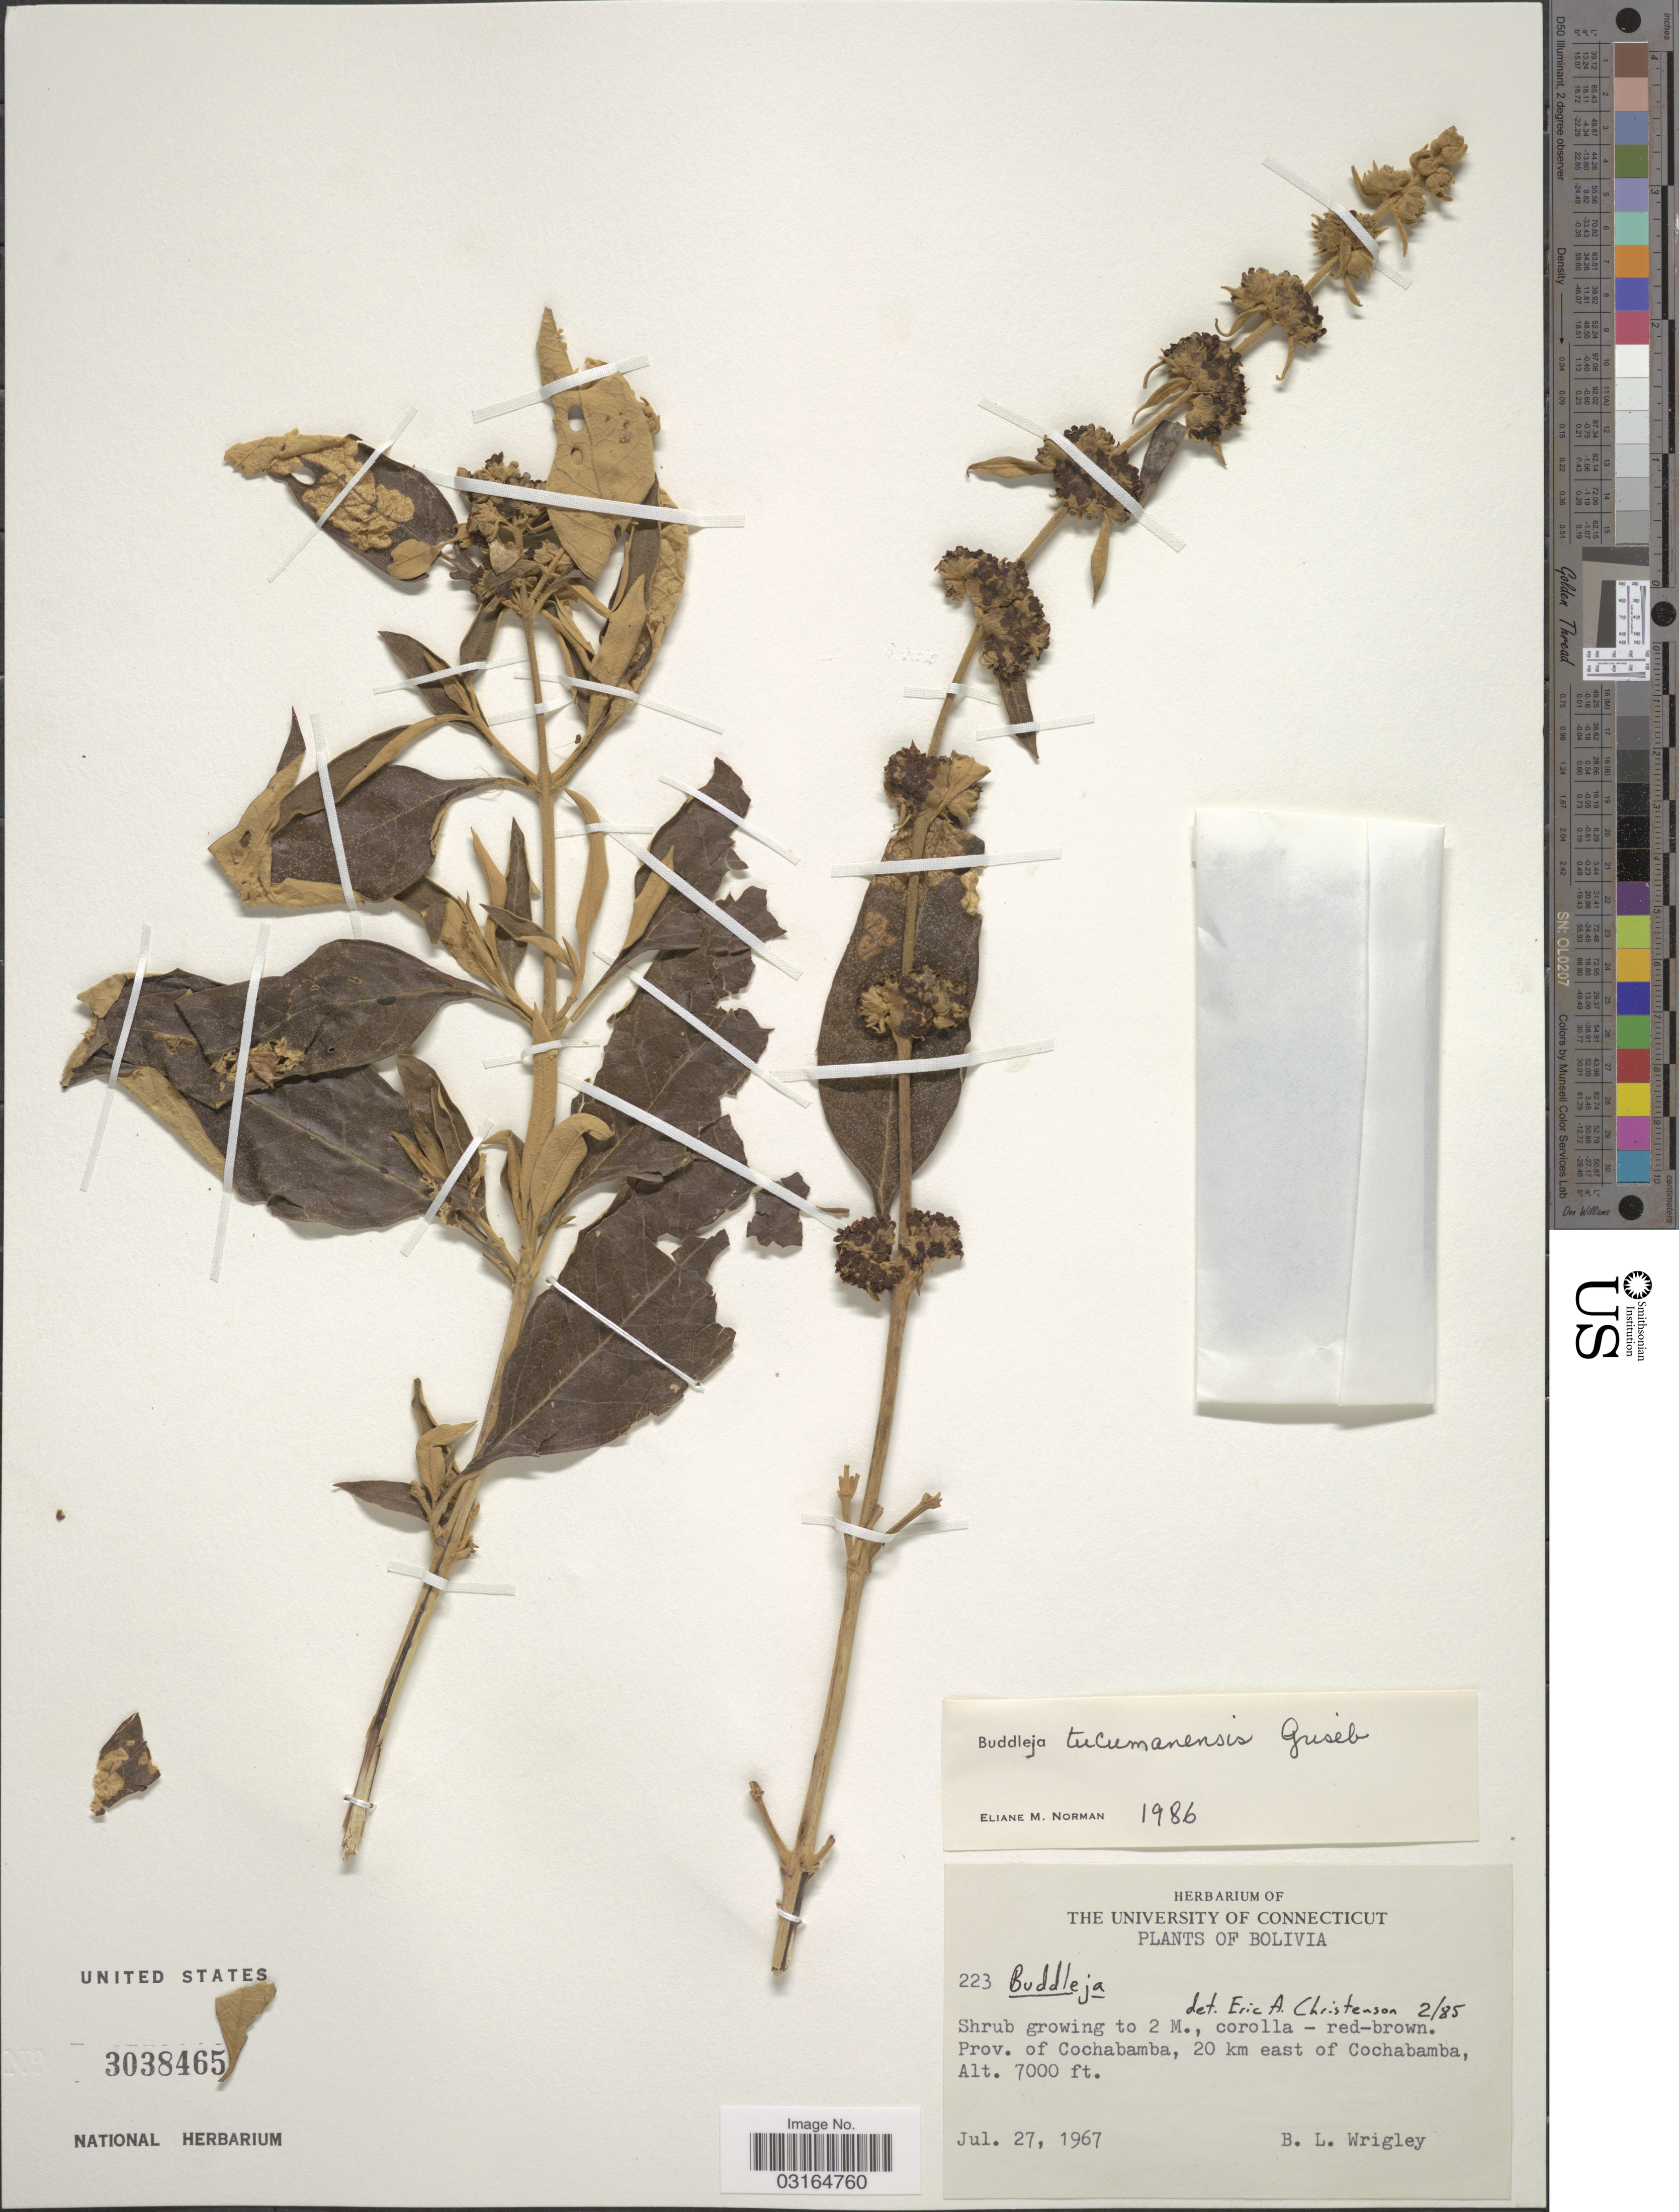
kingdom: Plantae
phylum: Tracheophyta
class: Magnoliopsida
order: Lamiales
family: Scrophulariaceae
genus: Buddleja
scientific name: Buddleja tucumanensis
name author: Griseb.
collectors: B. L. Wrigley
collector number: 223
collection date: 1967-07-27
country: Bolivia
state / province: Cochabamba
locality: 20 km east of Cochabamba.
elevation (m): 2134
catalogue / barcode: US 3038465